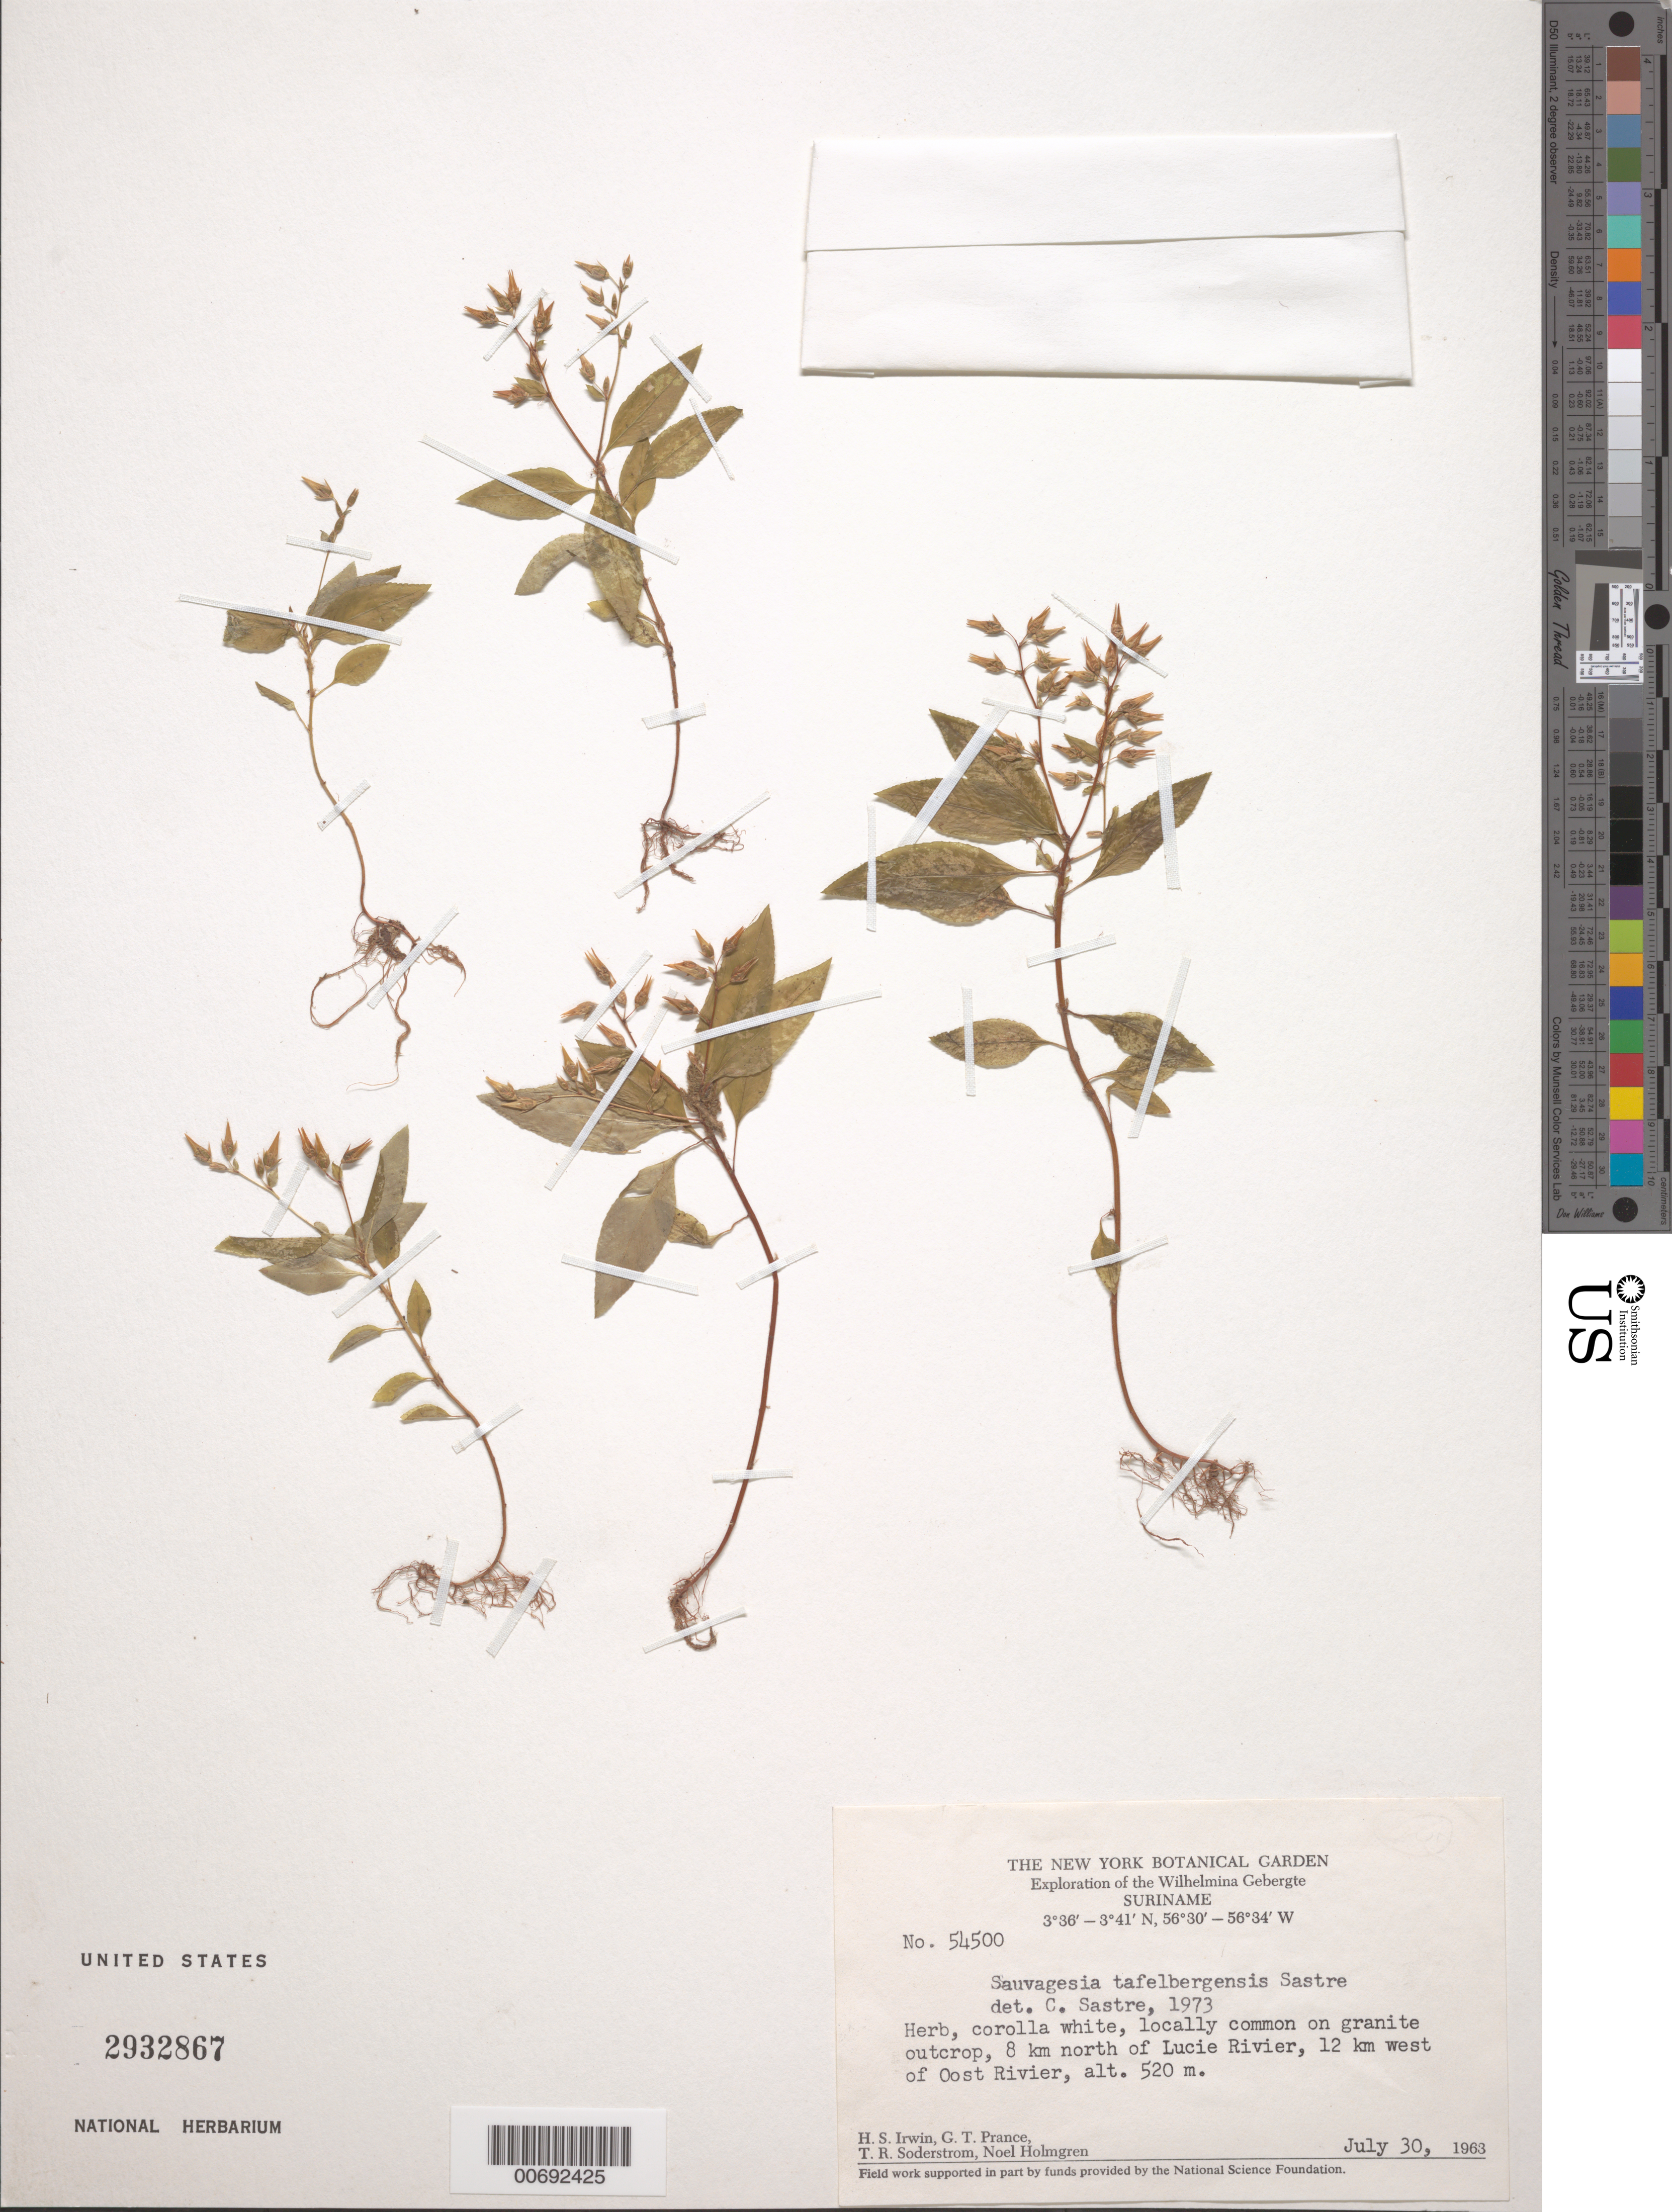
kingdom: Plantae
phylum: Tracheophyta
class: Magnoliopsida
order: Malpighiales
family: Ochnaceae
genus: Sauvagesia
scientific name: Sauvagesia tafelbergensis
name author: Sastre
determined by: Sastre, C. H. L.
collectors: H. Irwin, G. T. Prance, T. R. Soderstrom & N. H. Holmgren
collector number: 54500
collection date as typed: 30-Jul-63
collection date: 1963-07-30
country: Suriname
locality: Lucie R., 8 km N of, 12 km W of Oost R.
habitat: Granite outcrop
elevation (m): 520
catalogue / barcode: US 2932867